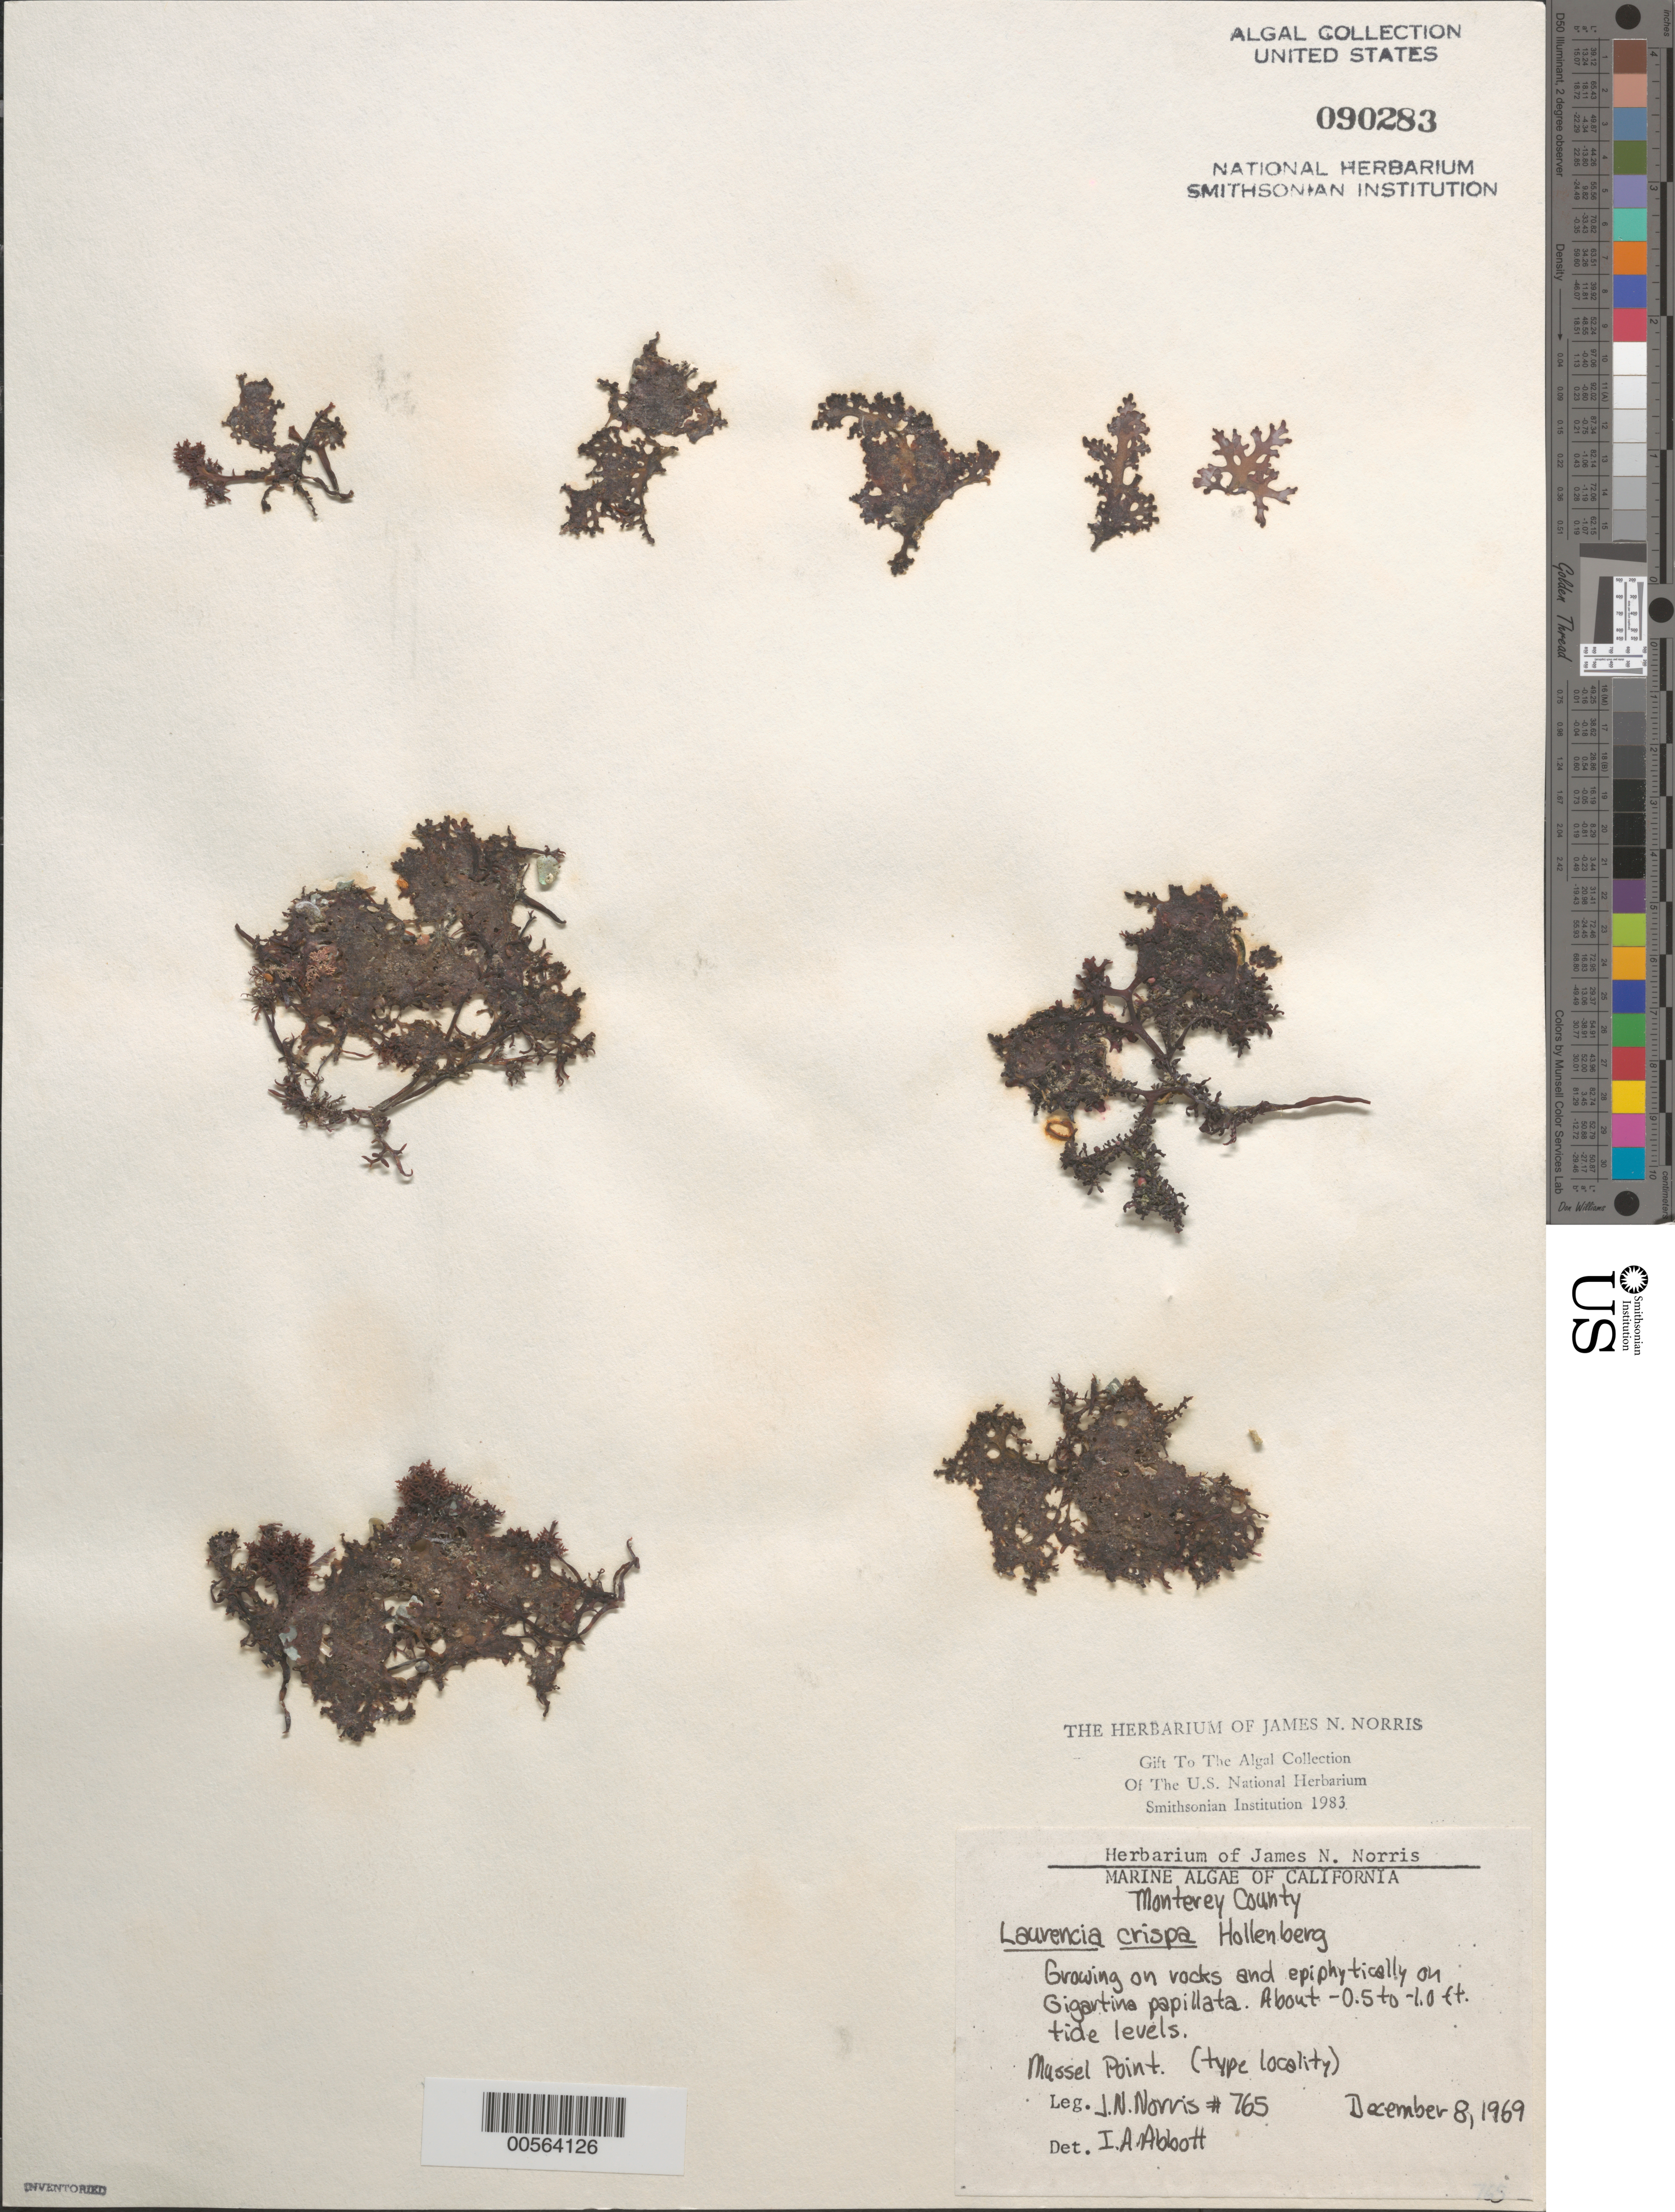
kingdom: Plantae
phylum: Rhodophyta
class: Florideophyceae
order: Ceramiales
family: Rhodomelaceae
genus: Osmundea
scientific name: Osmundea crispa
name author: (Hollenb.) K.W. Nam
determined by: Algae name updating Project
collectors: J. N. Norris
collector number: JN-765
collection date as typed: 08 Dec 1969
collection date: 1969-12-08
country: United States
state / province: California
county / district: Monterey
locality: Mussel Point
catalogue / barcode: US 90283